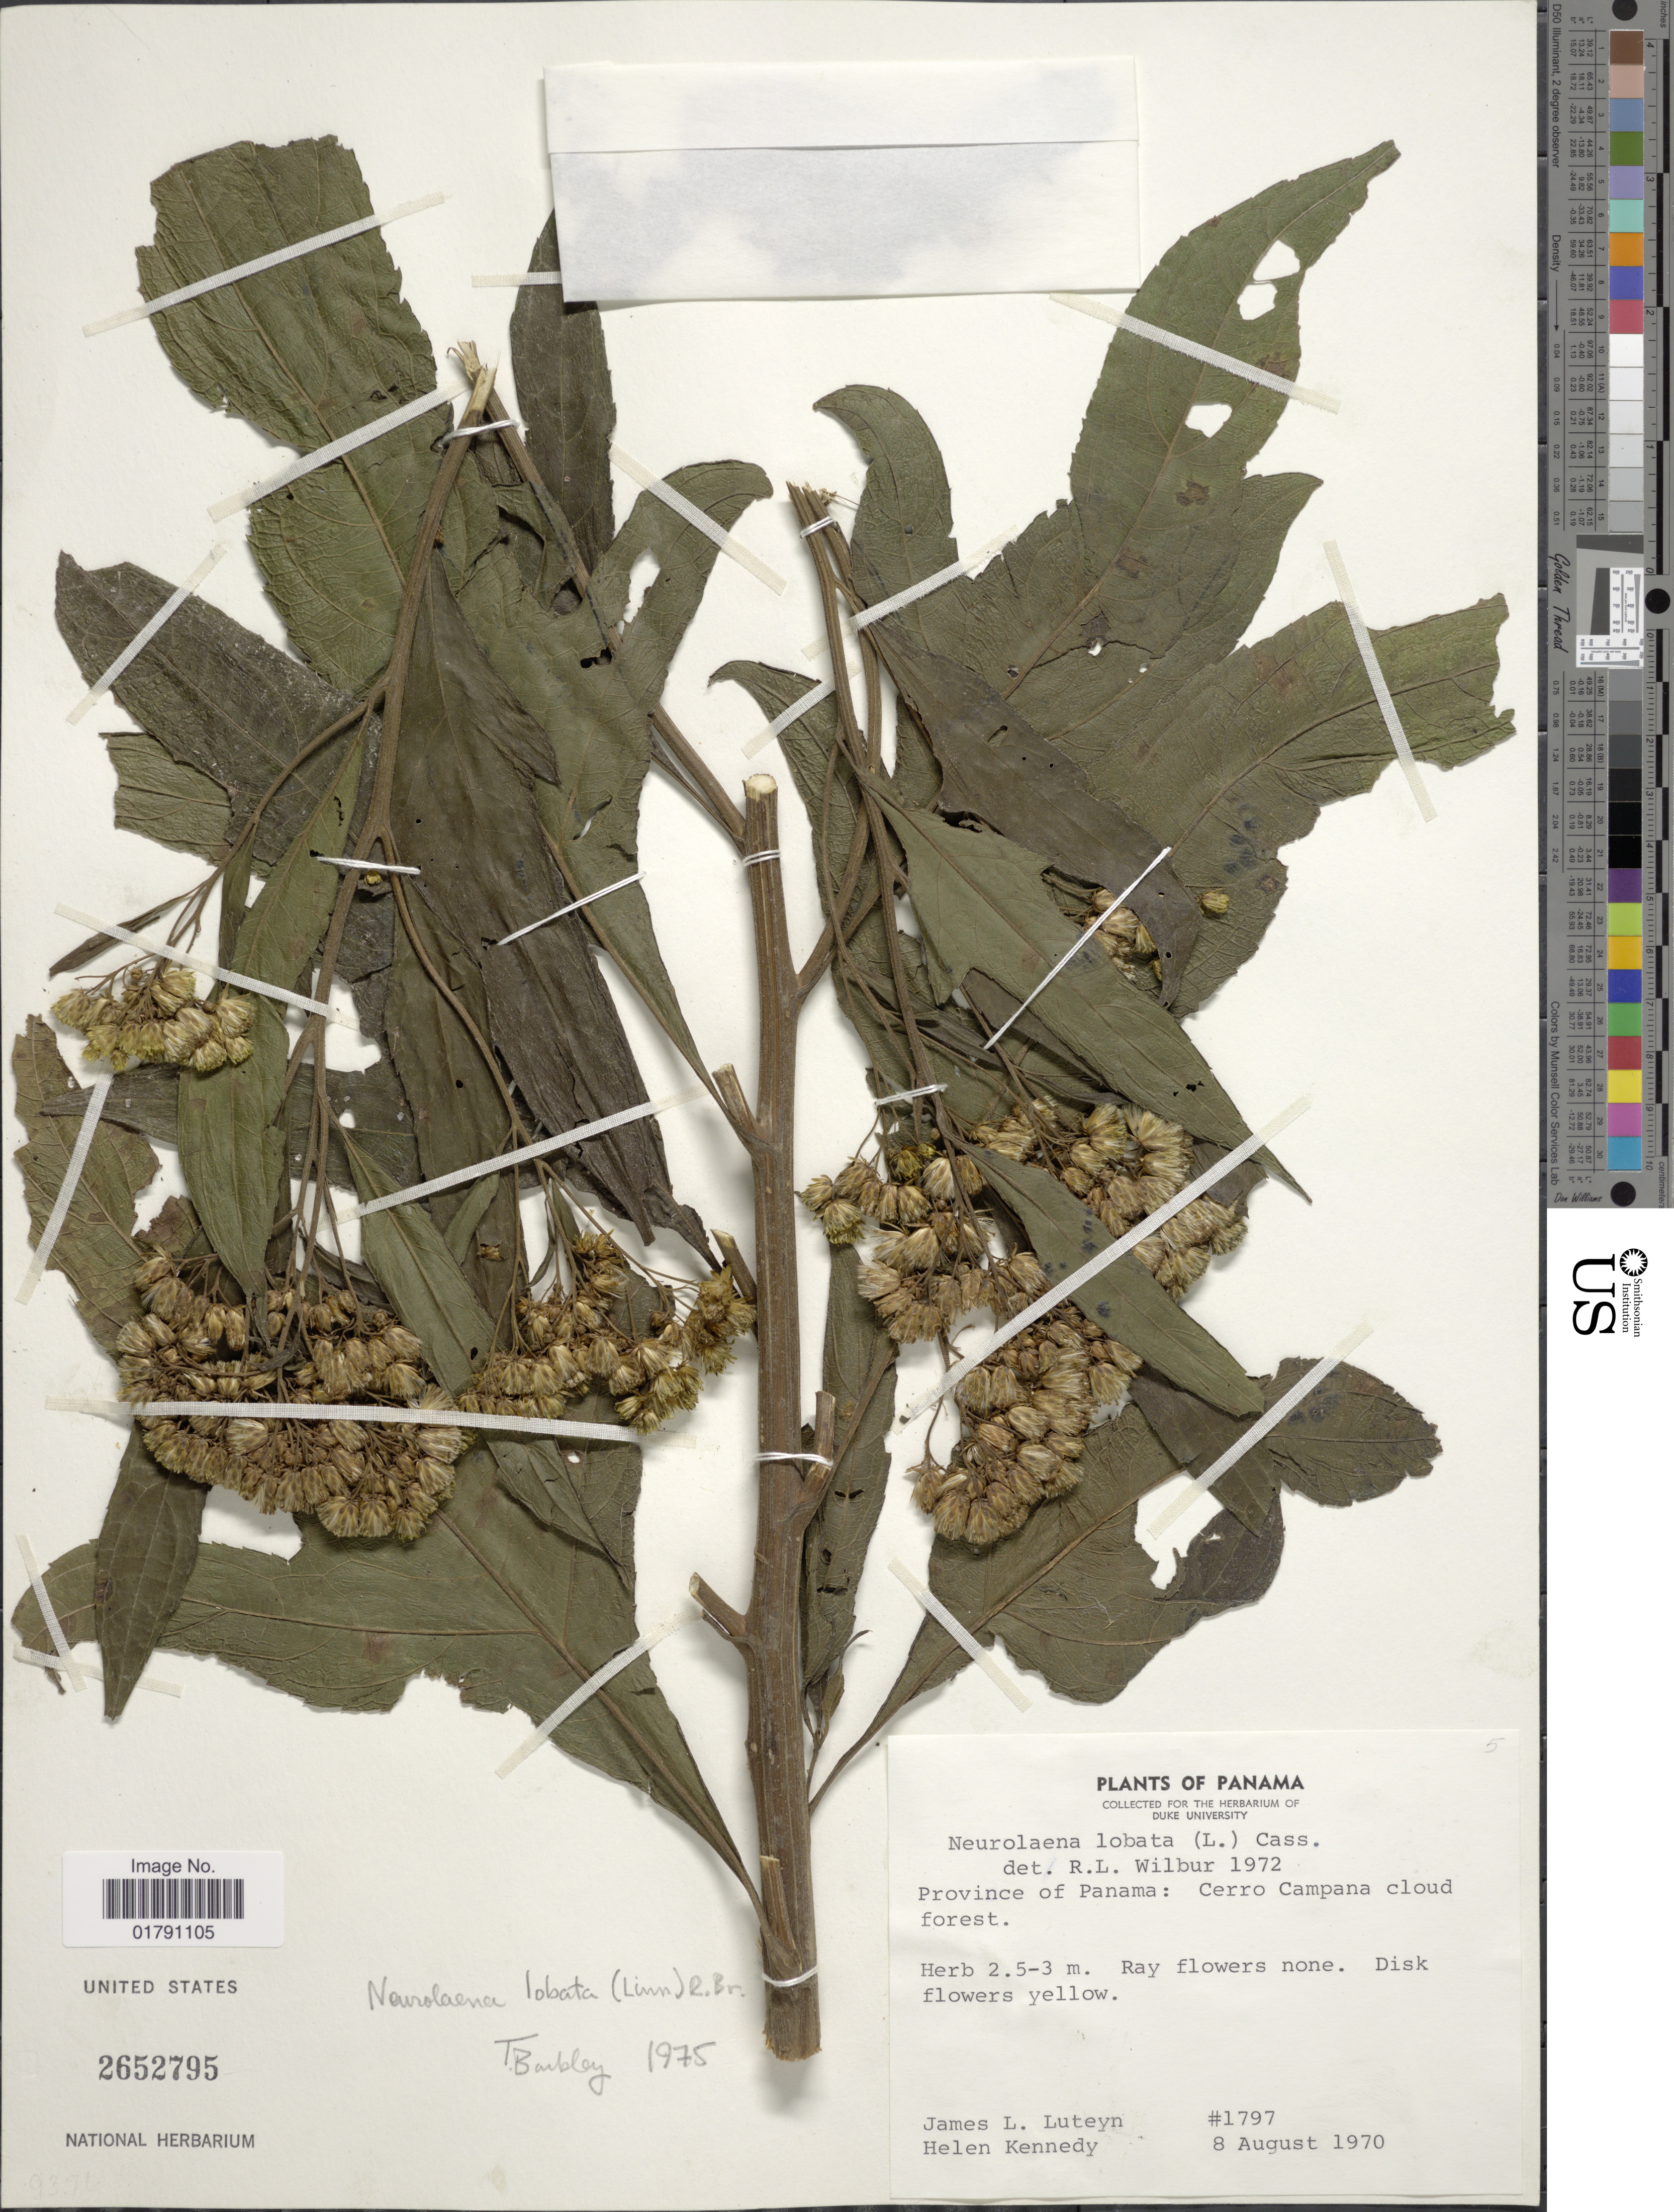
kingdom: Plantae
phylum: Tracheophyta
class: Magnoliopsida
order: Asterales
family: Asteraceae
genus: Neurolaena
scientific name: Neurolaena lobata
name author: (L.) R. Br. ex Cass.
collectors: J. L. Luteyn & H. Kennedy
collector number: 1797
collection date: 1970-08-08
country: Panama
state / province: Panamá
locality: Cerro Campana cloud forest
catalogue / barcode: US 2652795